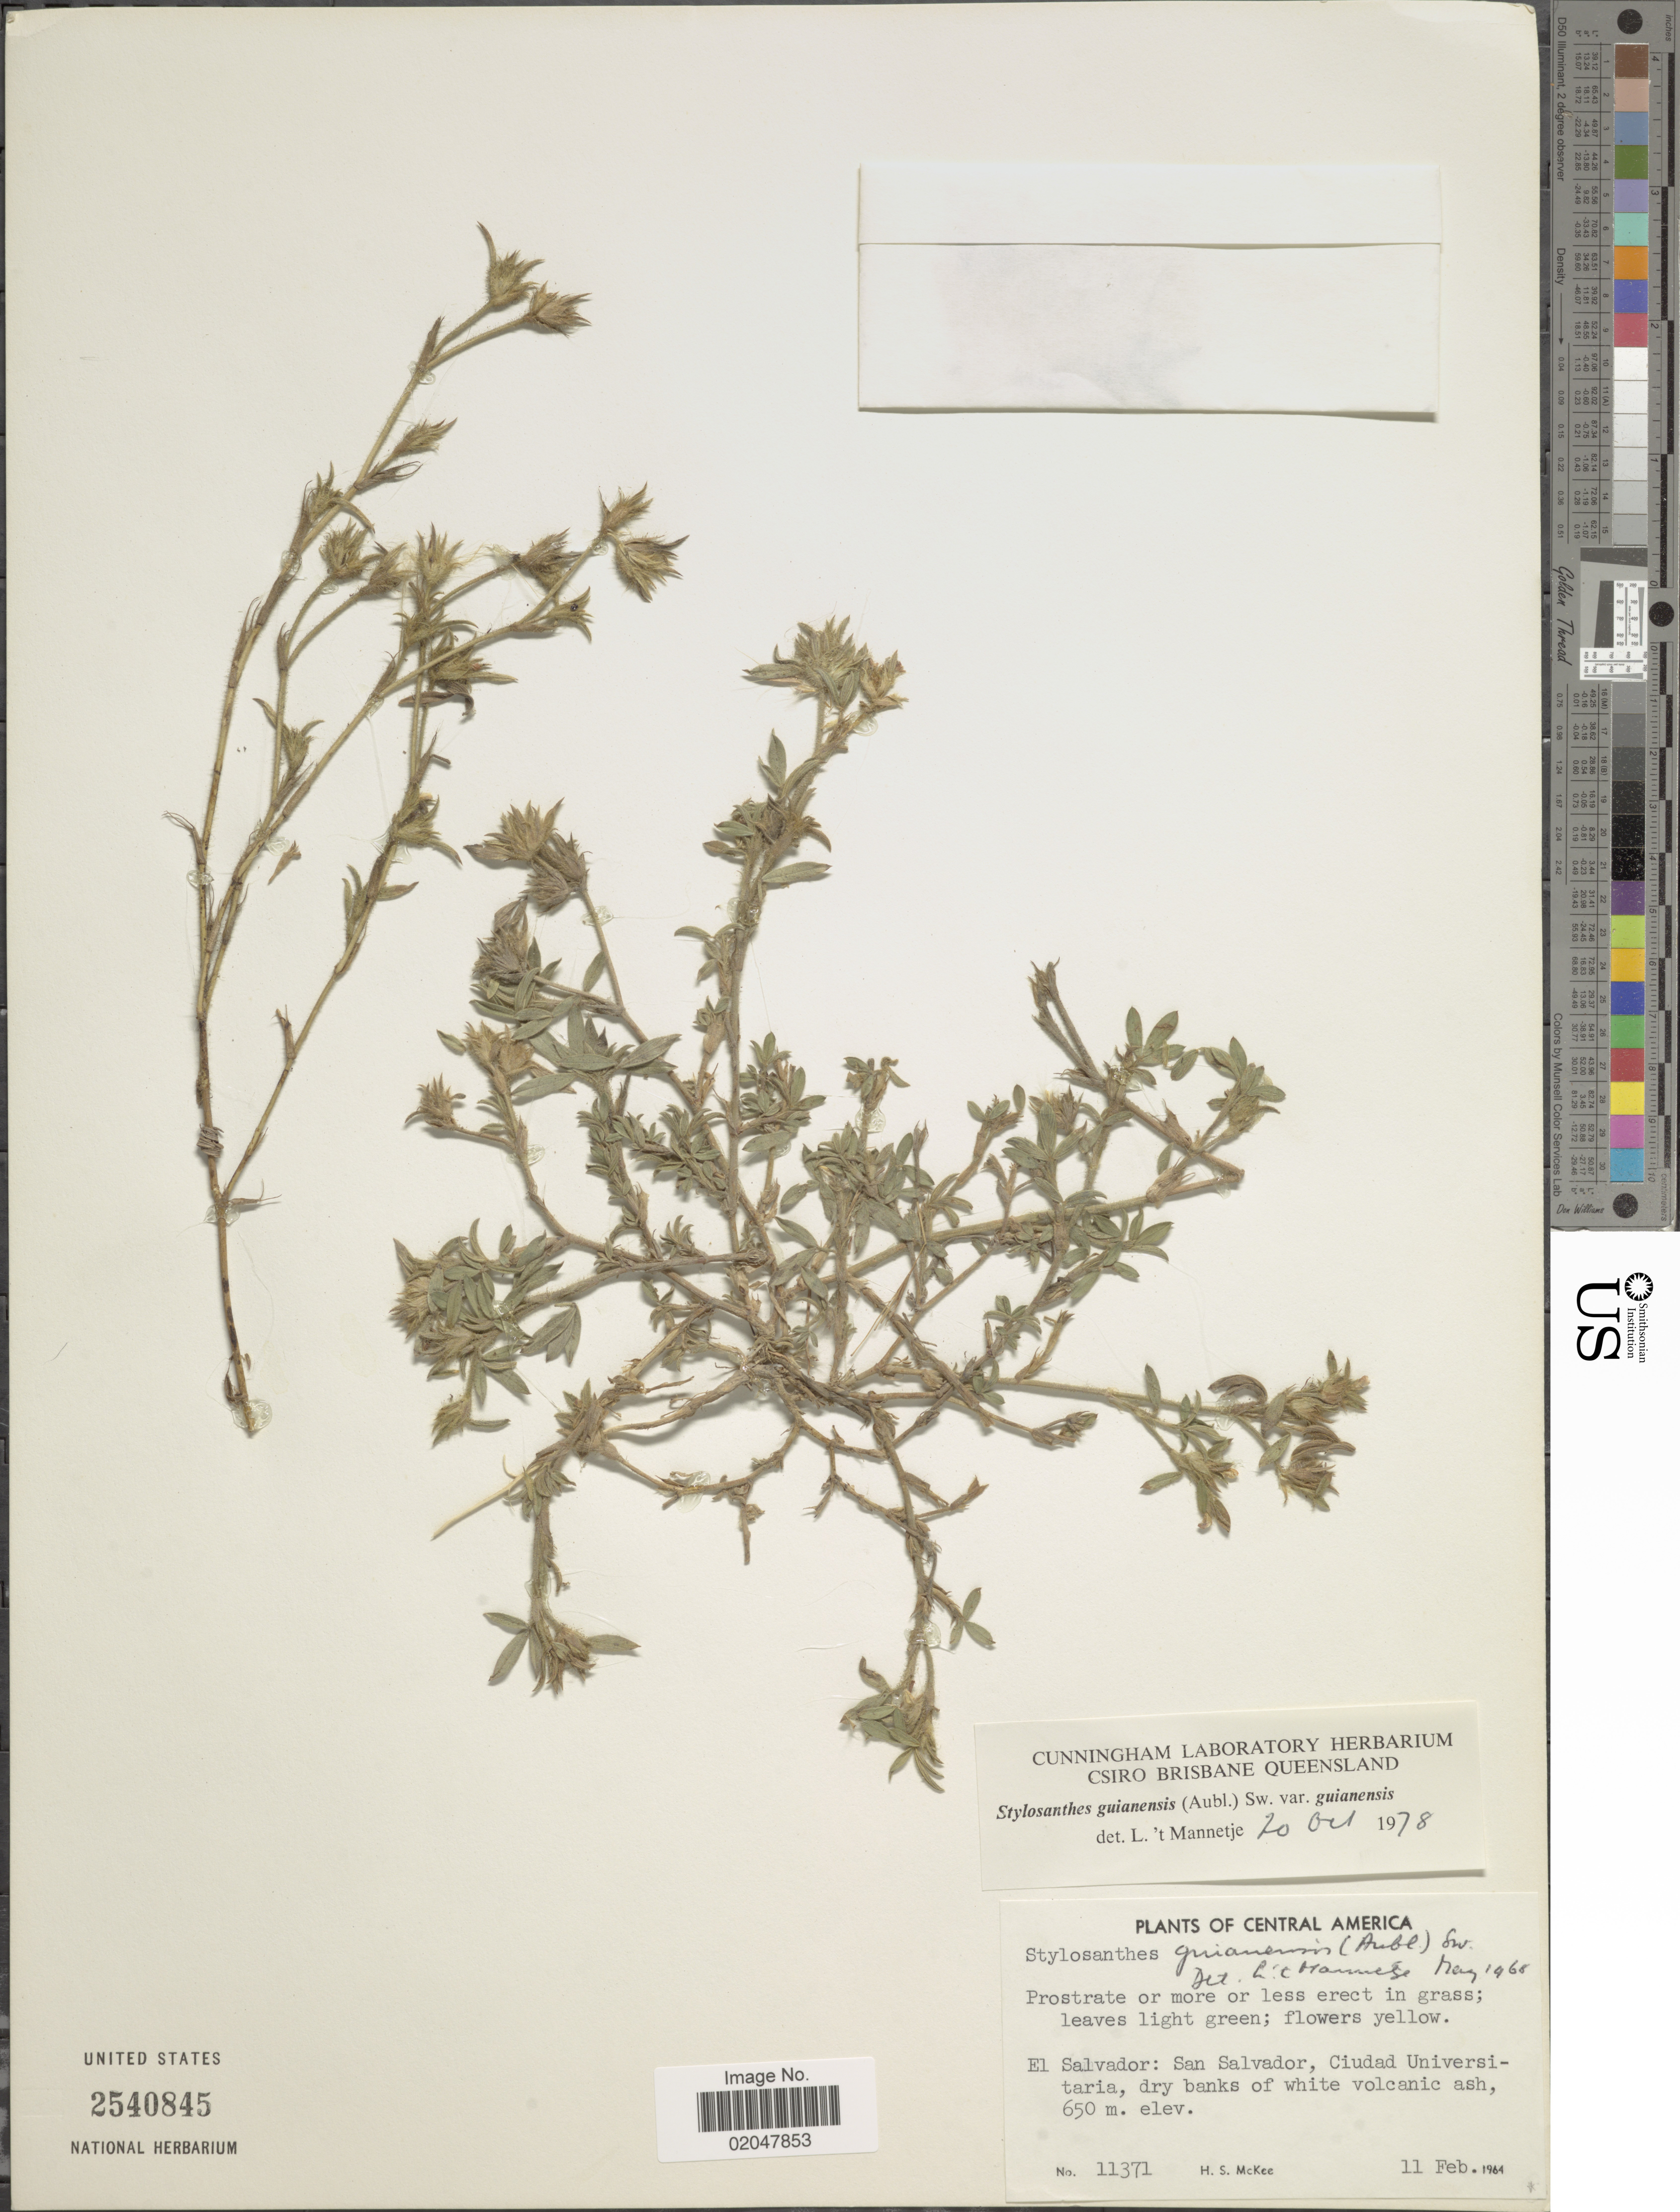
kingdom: Plantae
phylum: Tracheophyta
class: Magnoliopsida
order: Fabales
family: Fabaceae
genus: Stylosanthes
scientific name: Stylosanthes guianensis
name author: (Aubl.) Sw.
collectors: H. S. McKee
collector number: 11371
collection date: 1964-02-11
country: El Salvador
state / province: San Salvador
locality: Ciudad Universitaria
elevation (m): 650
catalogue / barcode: US 2540845